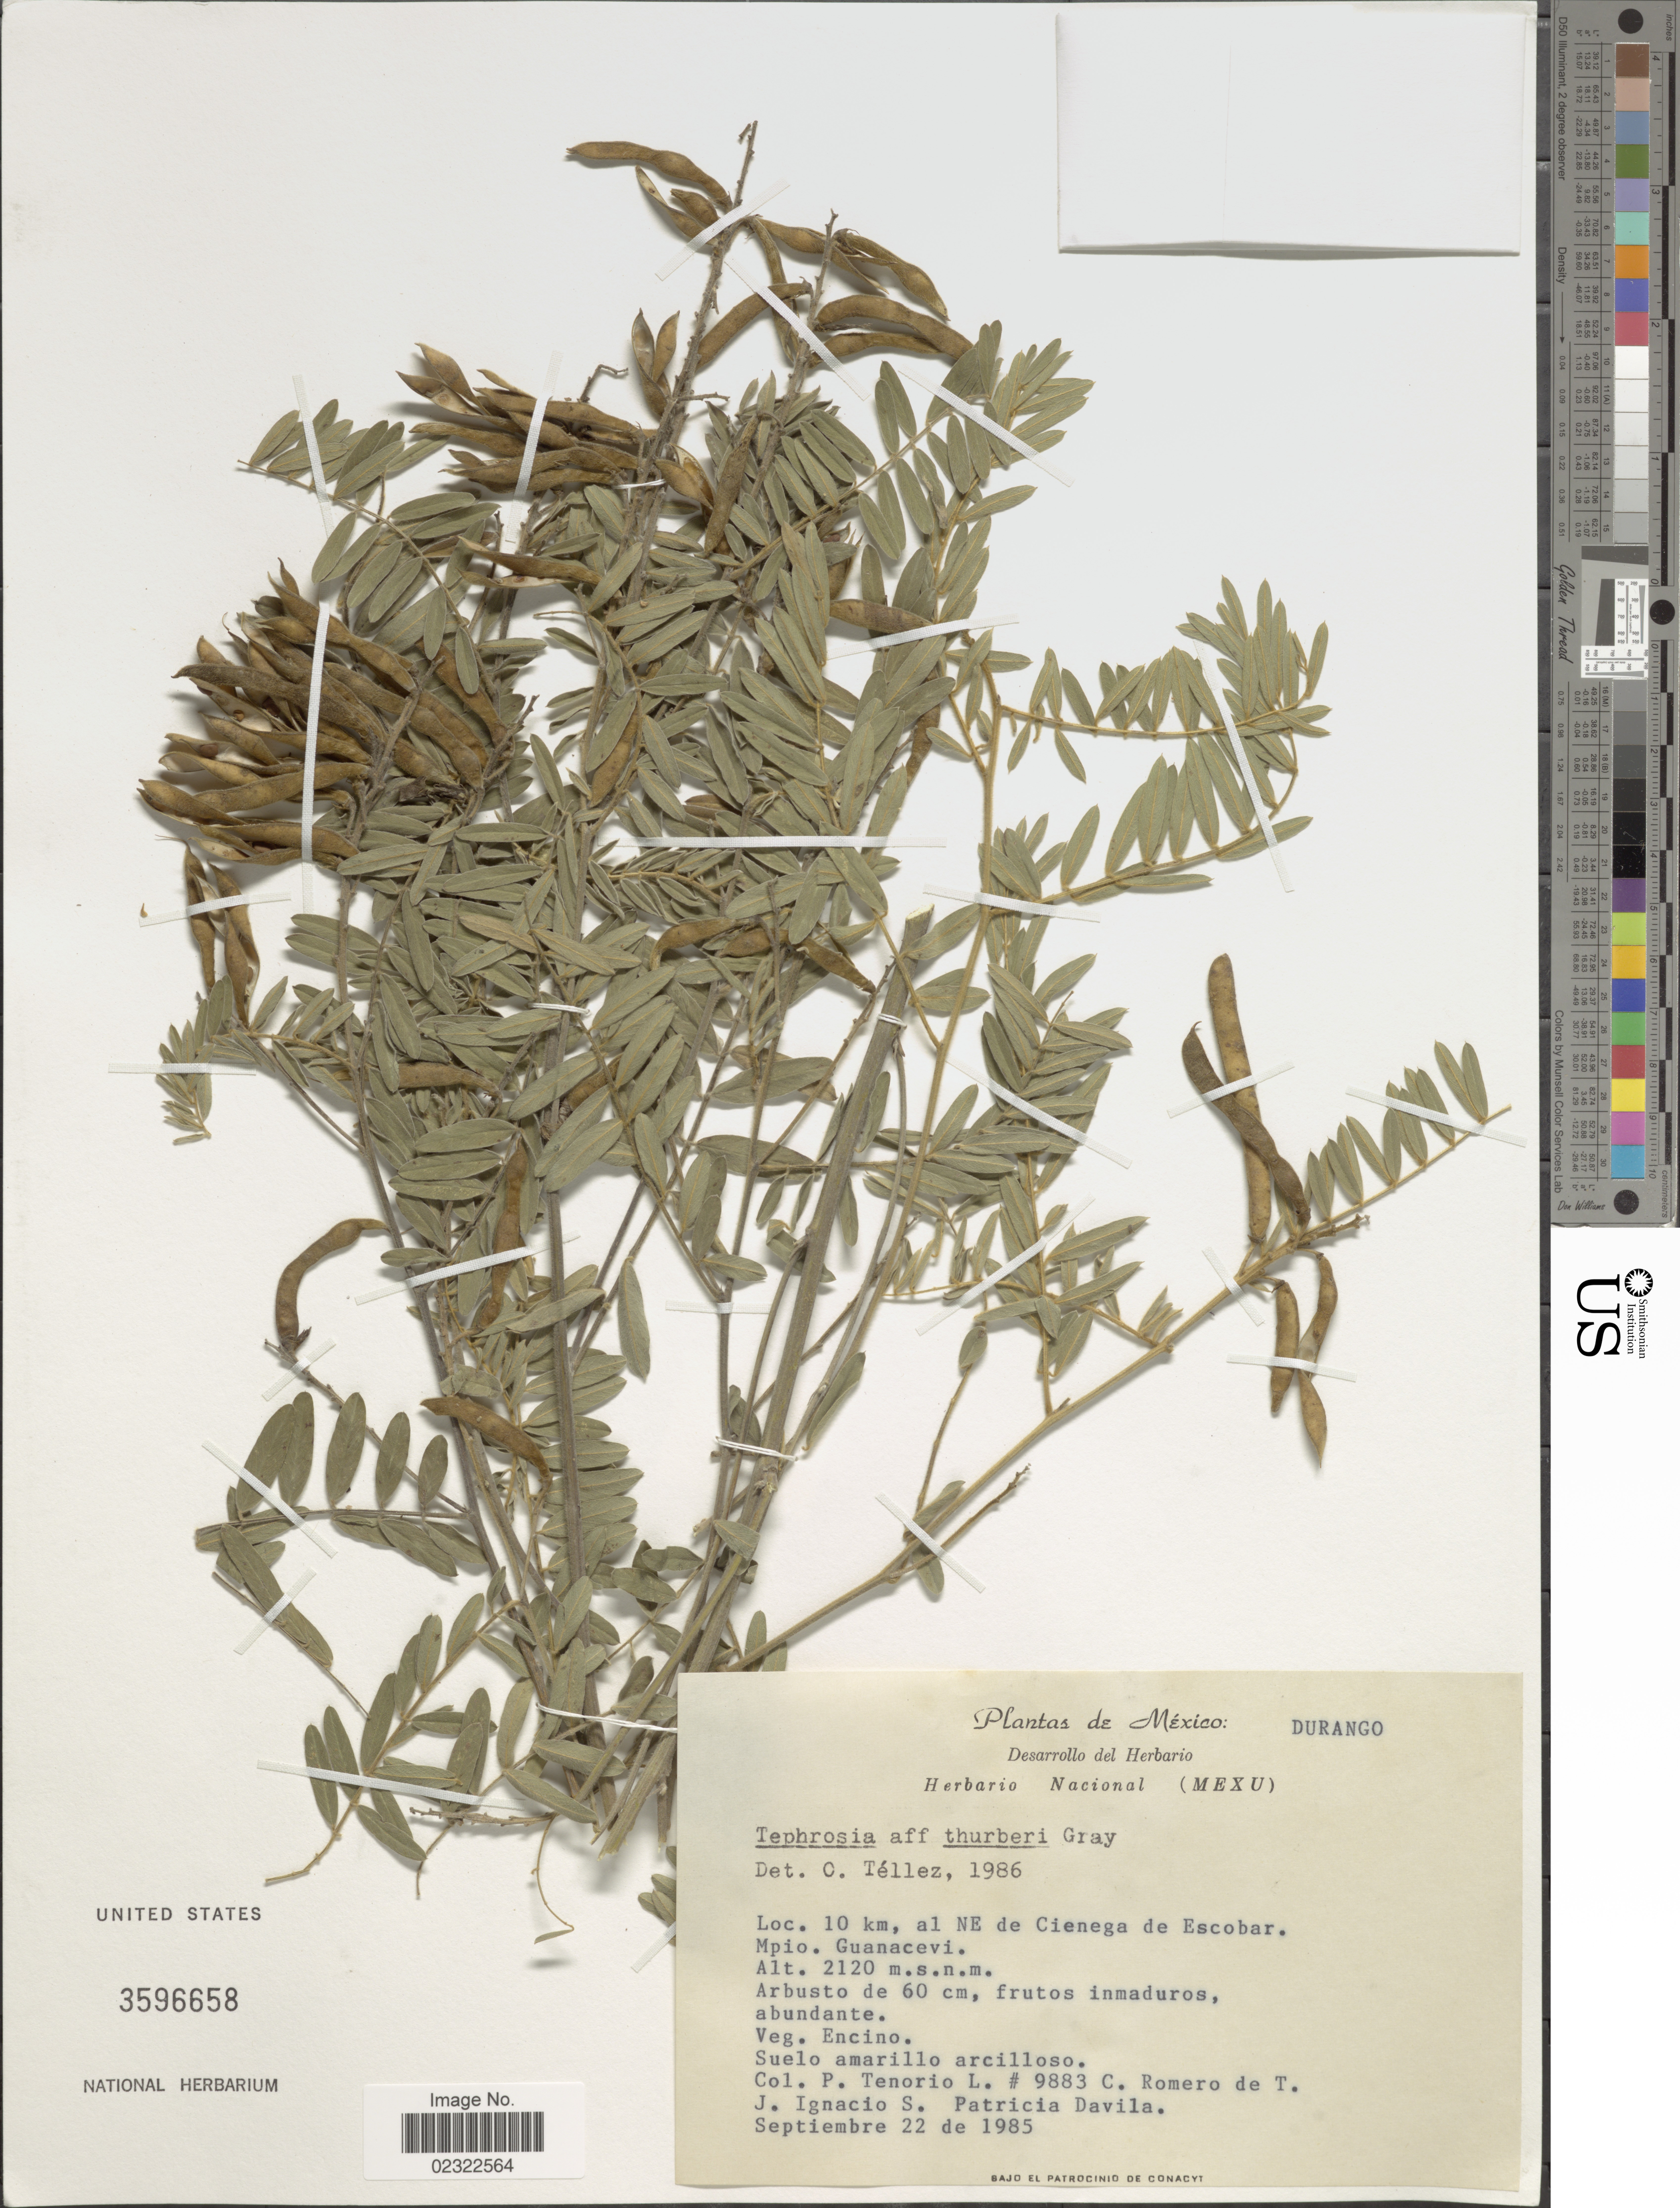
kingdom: Plantae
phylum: Tracheophyta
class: Magnoliopsida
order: Fabales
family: Fabaceae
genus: Tephrosia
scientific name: Tephrosia thurberi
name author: (Rydb.) C.E. Wood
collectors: P. Tenorio L., C. Romero de T., Ignacio S., J. & P. Dávila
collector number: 9883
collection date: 1985-09-22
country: Mexico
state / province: Durango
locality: Mexico: Durango. 10 km, al NE de Cienega de Escobar. Mpio de Guanacevi.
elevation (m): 2120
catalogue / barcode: US 3596658